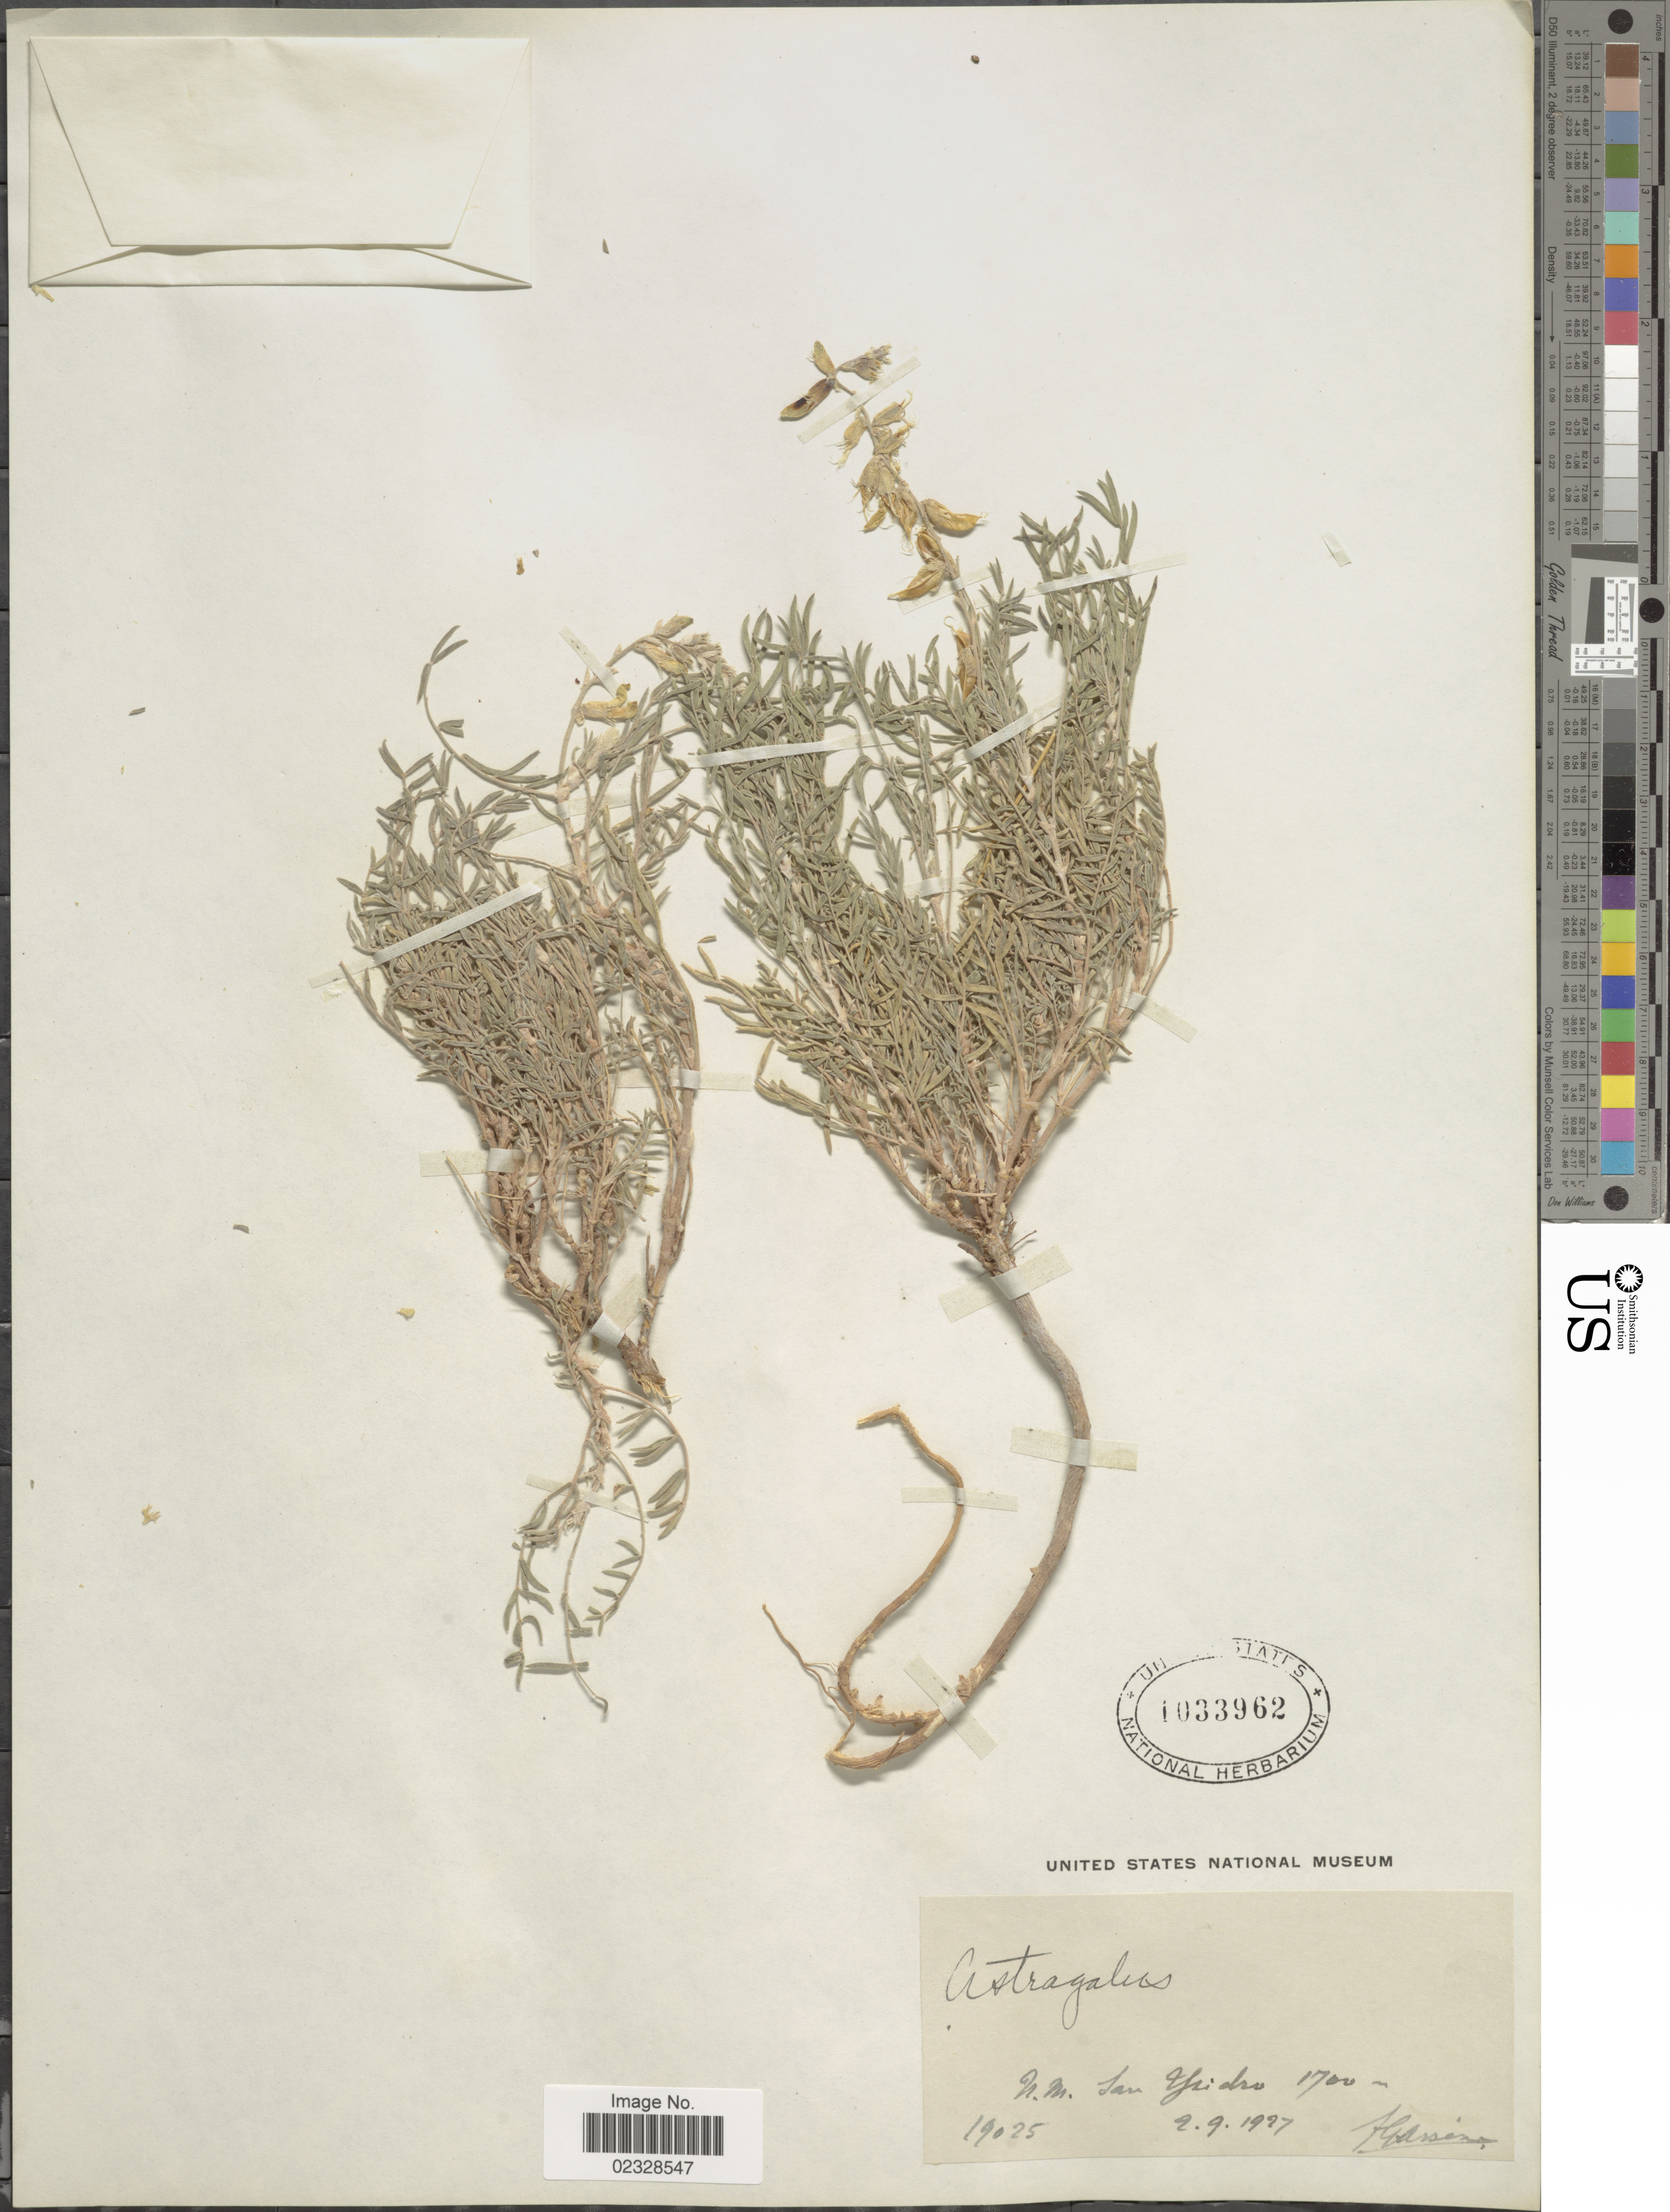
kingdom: Plantae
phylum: Tracheophyta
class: Magnoliopsida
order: Fabales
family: Fabaceae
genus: Astragalus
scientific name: Astragalus albulus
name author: Wooton & Standl.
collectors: F. Arsène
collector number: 19025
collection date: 1927-02-09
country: United States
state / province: New Mexico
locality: N.M. San Ysidro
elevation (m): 1700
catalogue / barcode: US 1033962